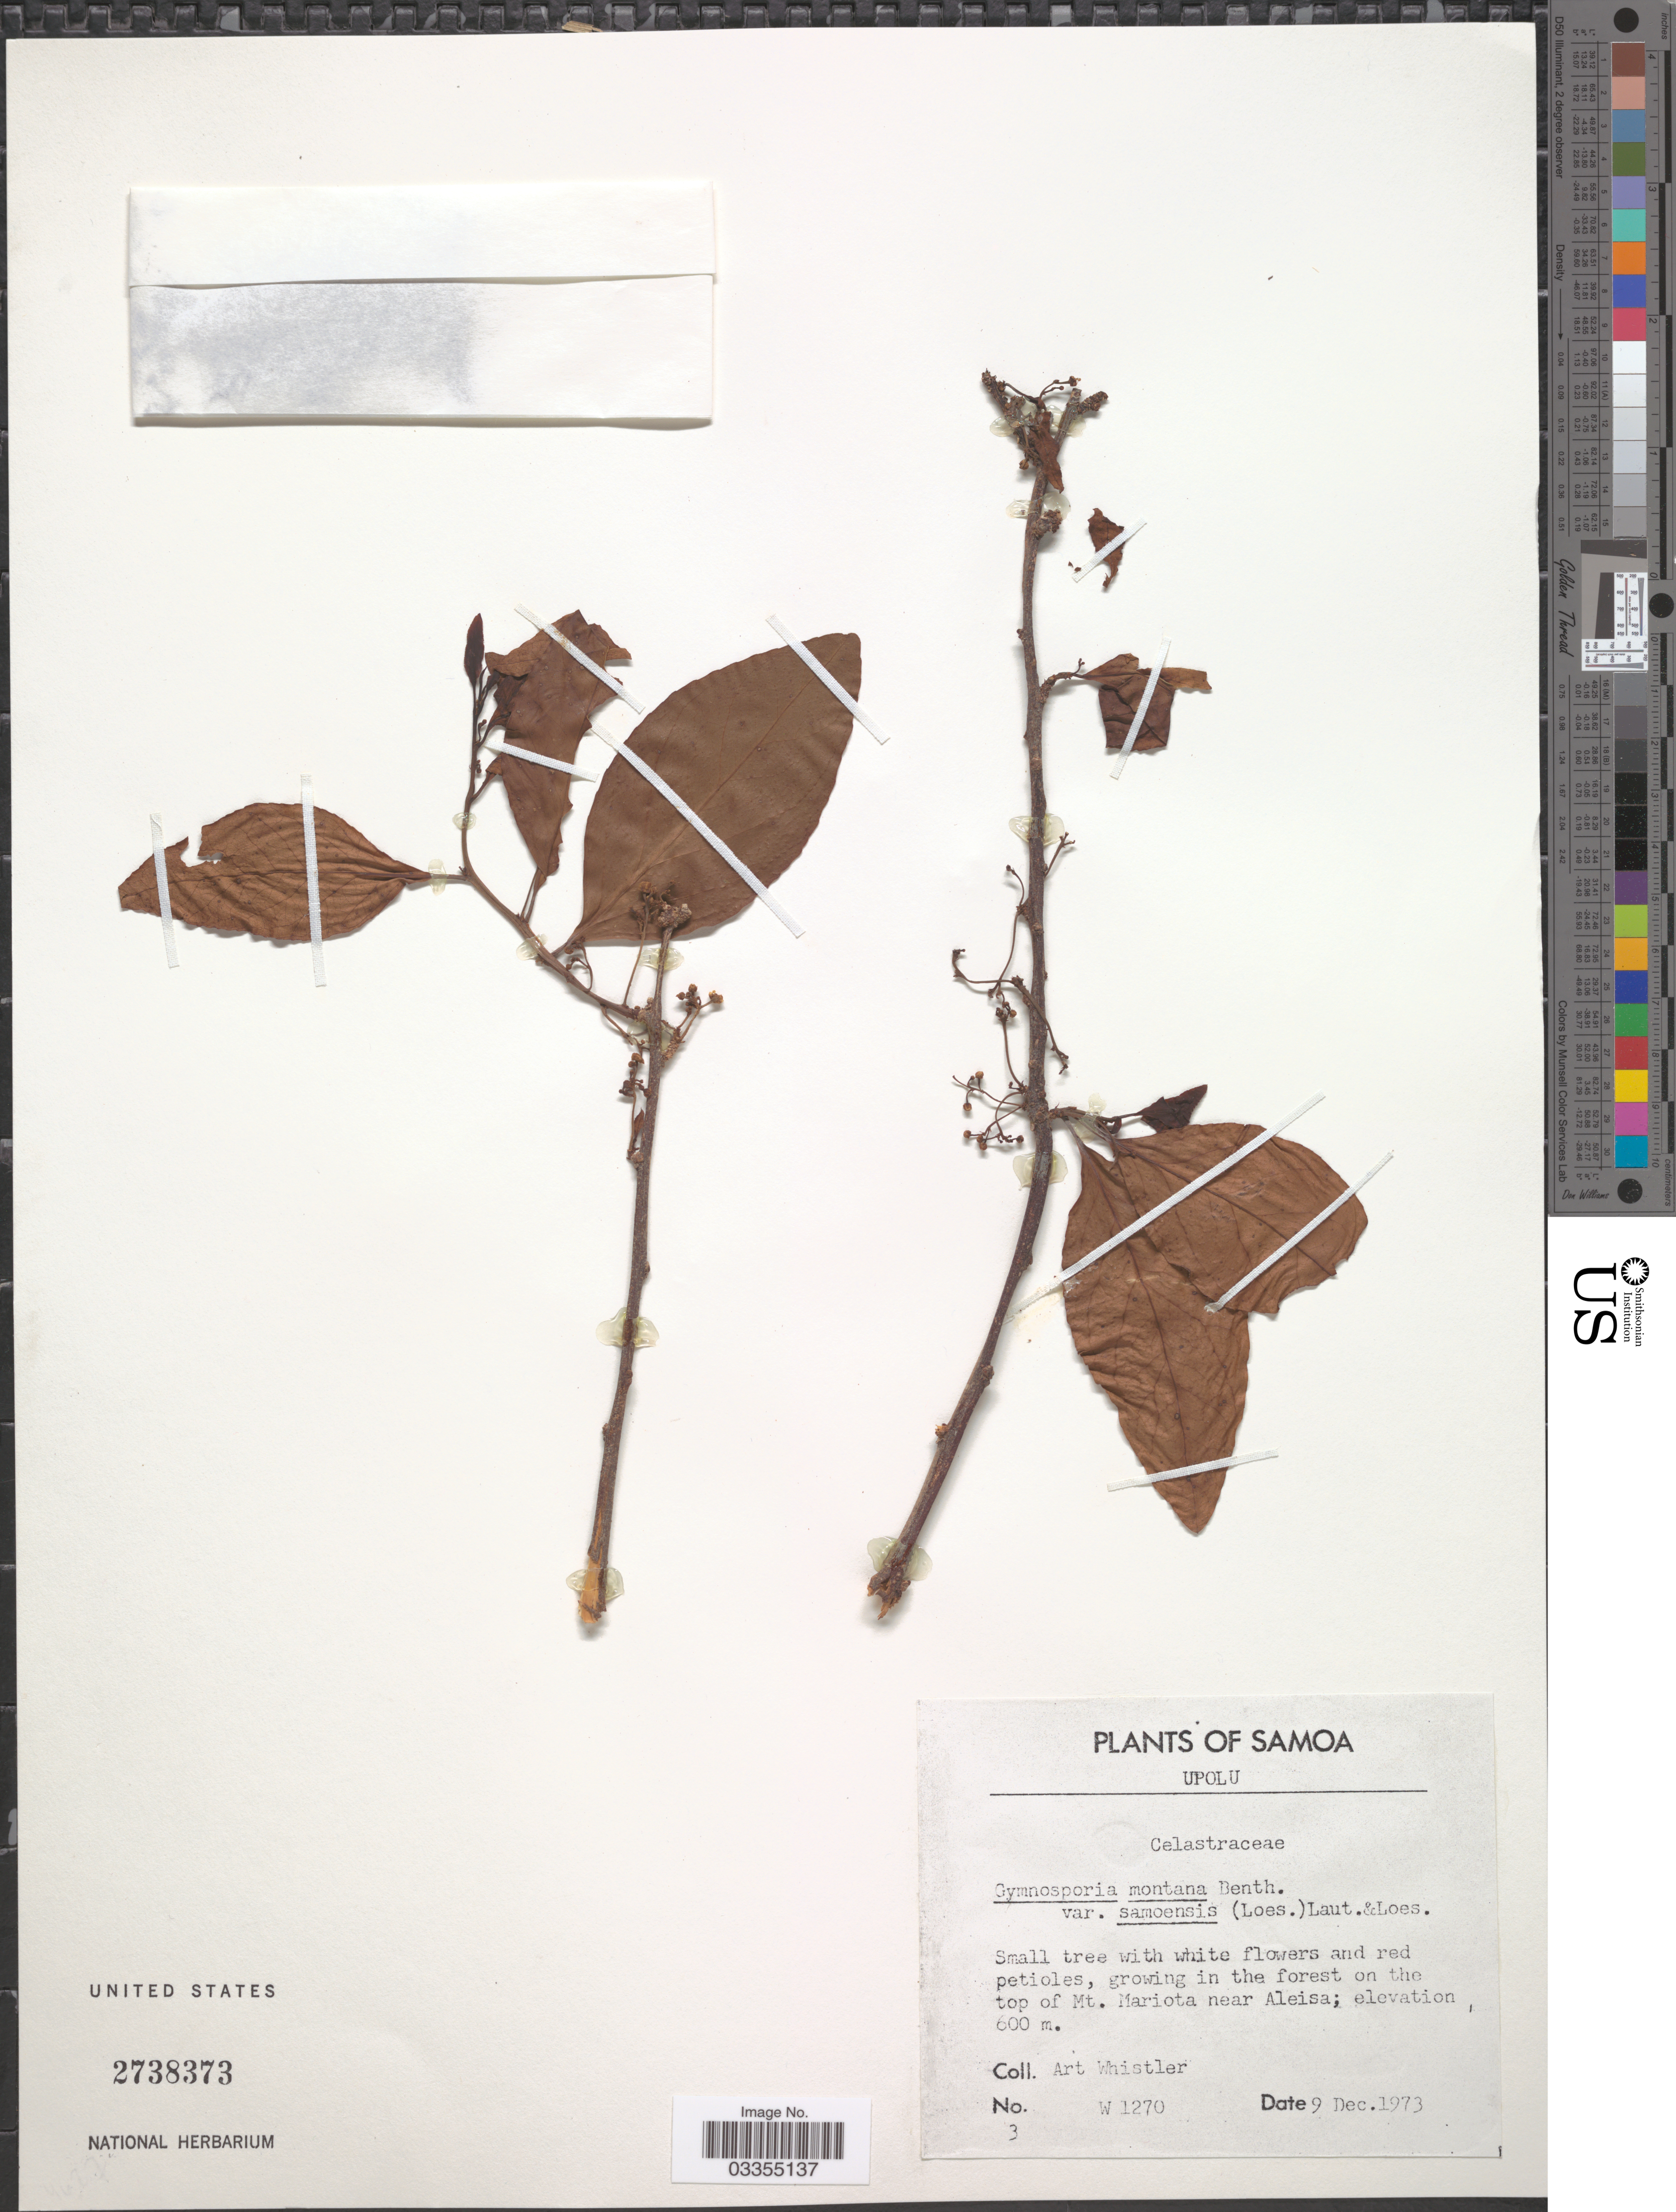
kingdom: Plantae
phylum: Tracheophyta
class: Magnoliopsida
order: Celastrales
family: Celastraceae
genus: Gymnosporia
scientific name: Gymnosporia vitiensis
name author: Seem.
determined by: Wagner, W. L., (BOT), Smithsonian Institution - National Museum of Natural History (UNITED STATES)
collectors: A. Whistler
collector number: W1270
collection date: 1973-12-09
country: Samoa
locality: Samoa. Upolu. On the top of Mt. Mariota near Aleisa.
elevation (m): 600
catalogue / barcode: US 2738373